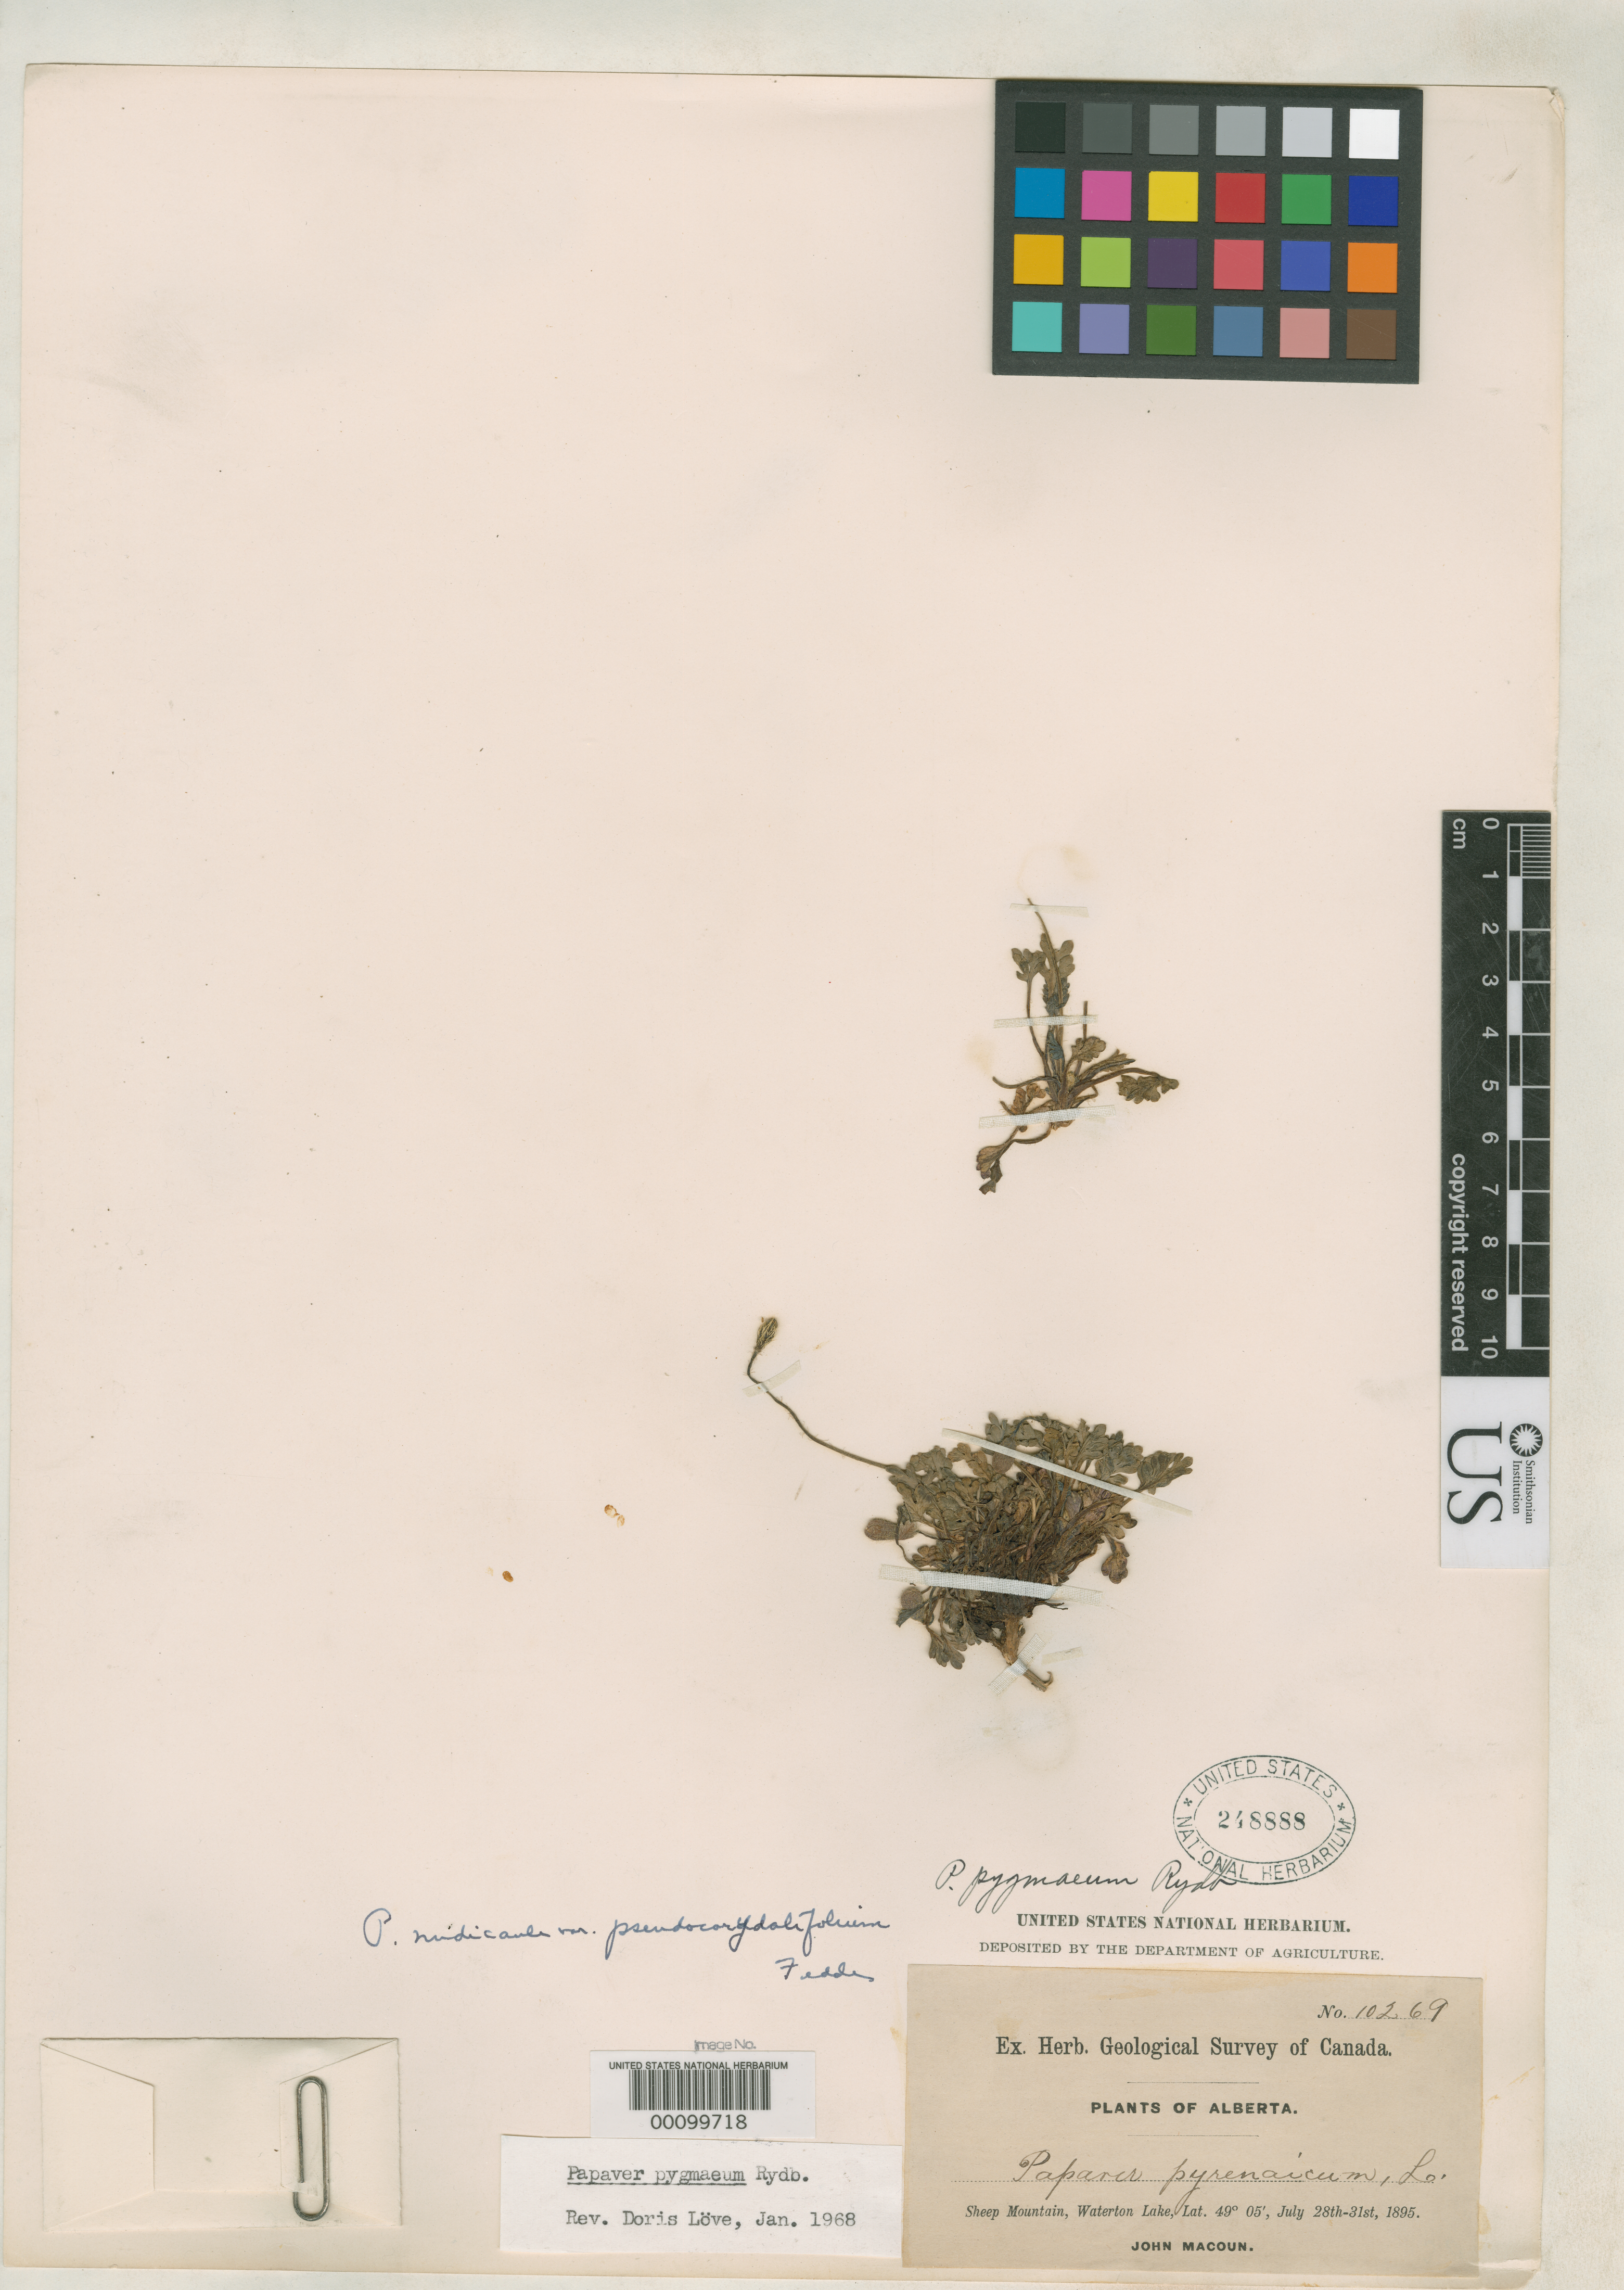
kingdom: Plantae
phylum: Tracheophyta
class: Magnoliopsida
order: Ranunculales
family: Papaveraceae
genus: Papaver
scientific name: Papaver nudicaule subsp. radicatum var. pseudocorydalifolium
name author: Fedde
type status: Holotype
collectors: J. M. Macoun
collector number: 10269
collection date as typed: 28 Jul 1895 to 31 Jul 1895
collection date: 1895-07-28/1895-07-31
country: Canada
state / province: Alberta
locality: Sheep Mt., Waterton Lake.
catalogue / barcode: US 248888